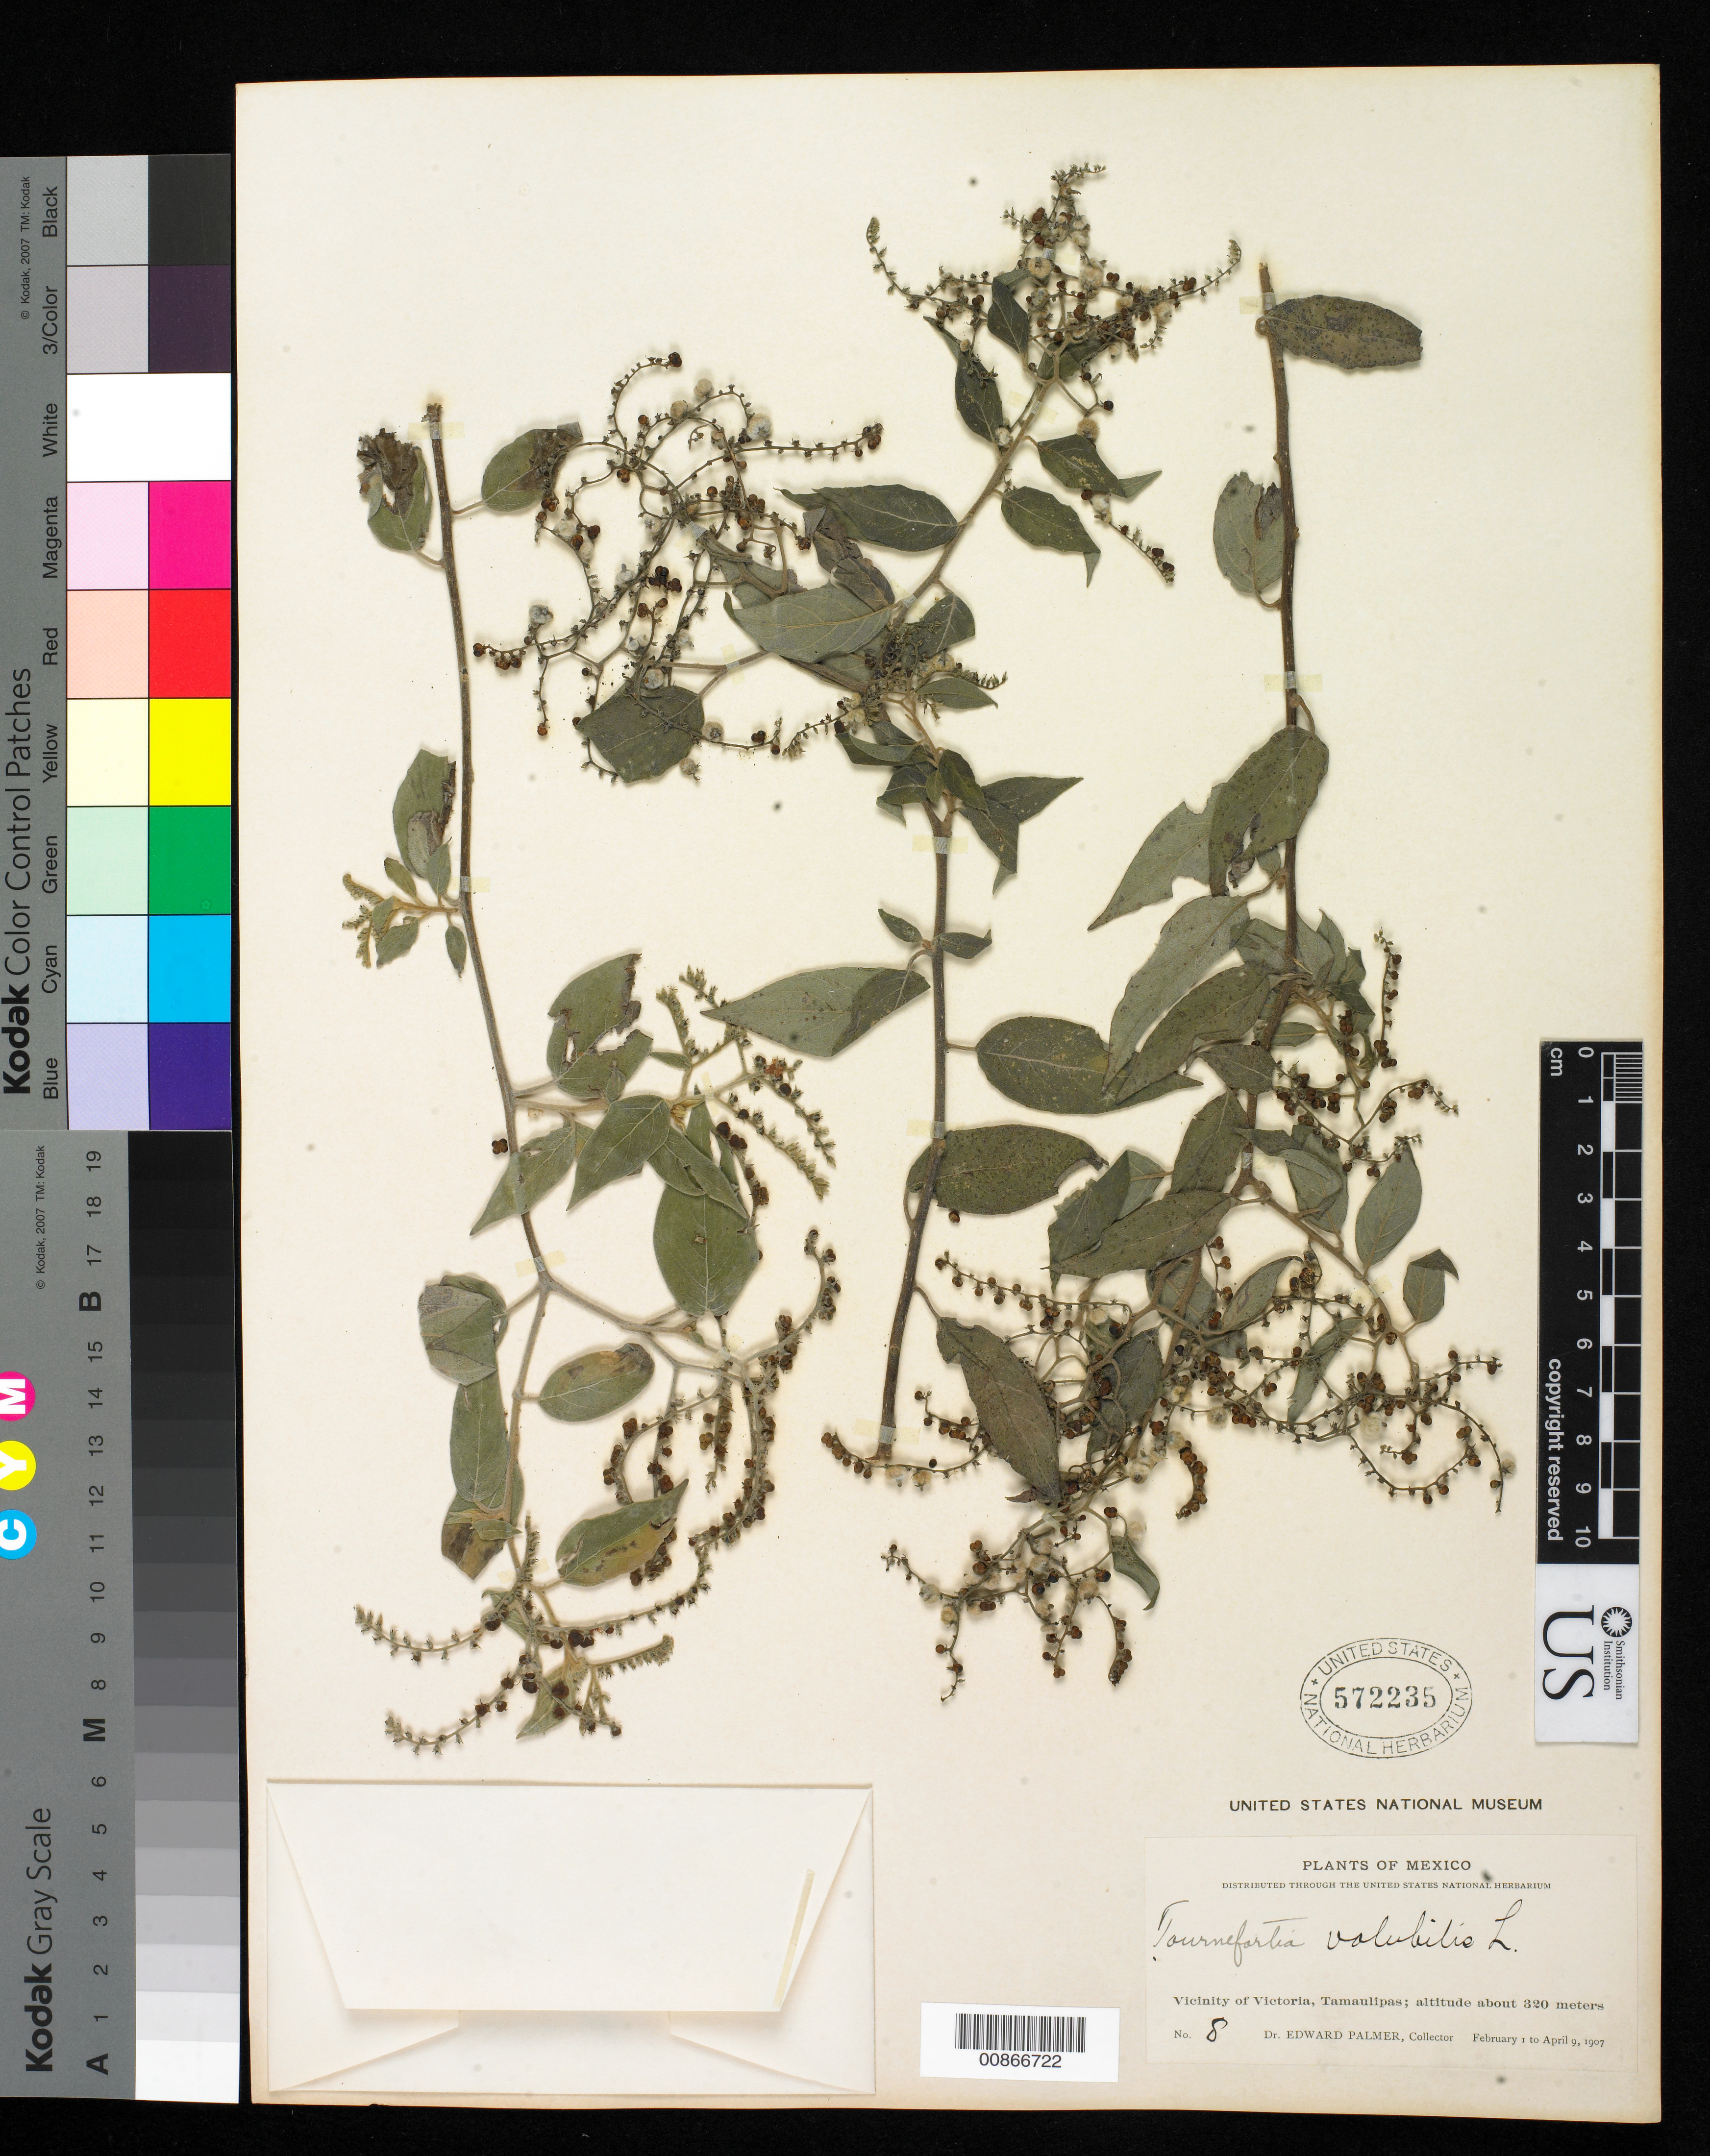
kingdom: Plantae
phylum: Tracheophyta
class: Magnoliopsida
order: Boraginales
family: Heliotropiaceae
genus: Myriopus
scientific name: Myriopus volubilis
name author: (L.) Small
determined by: Feuillet, C.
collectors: E. Palmer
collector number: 8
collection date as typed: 01 Feb 1907 to 09 Apr 1907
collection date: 1907-02-01/1907-04-09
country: Mexico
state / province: Tamaulipas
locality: Vicinity of Victoria.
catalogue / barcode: US 572235